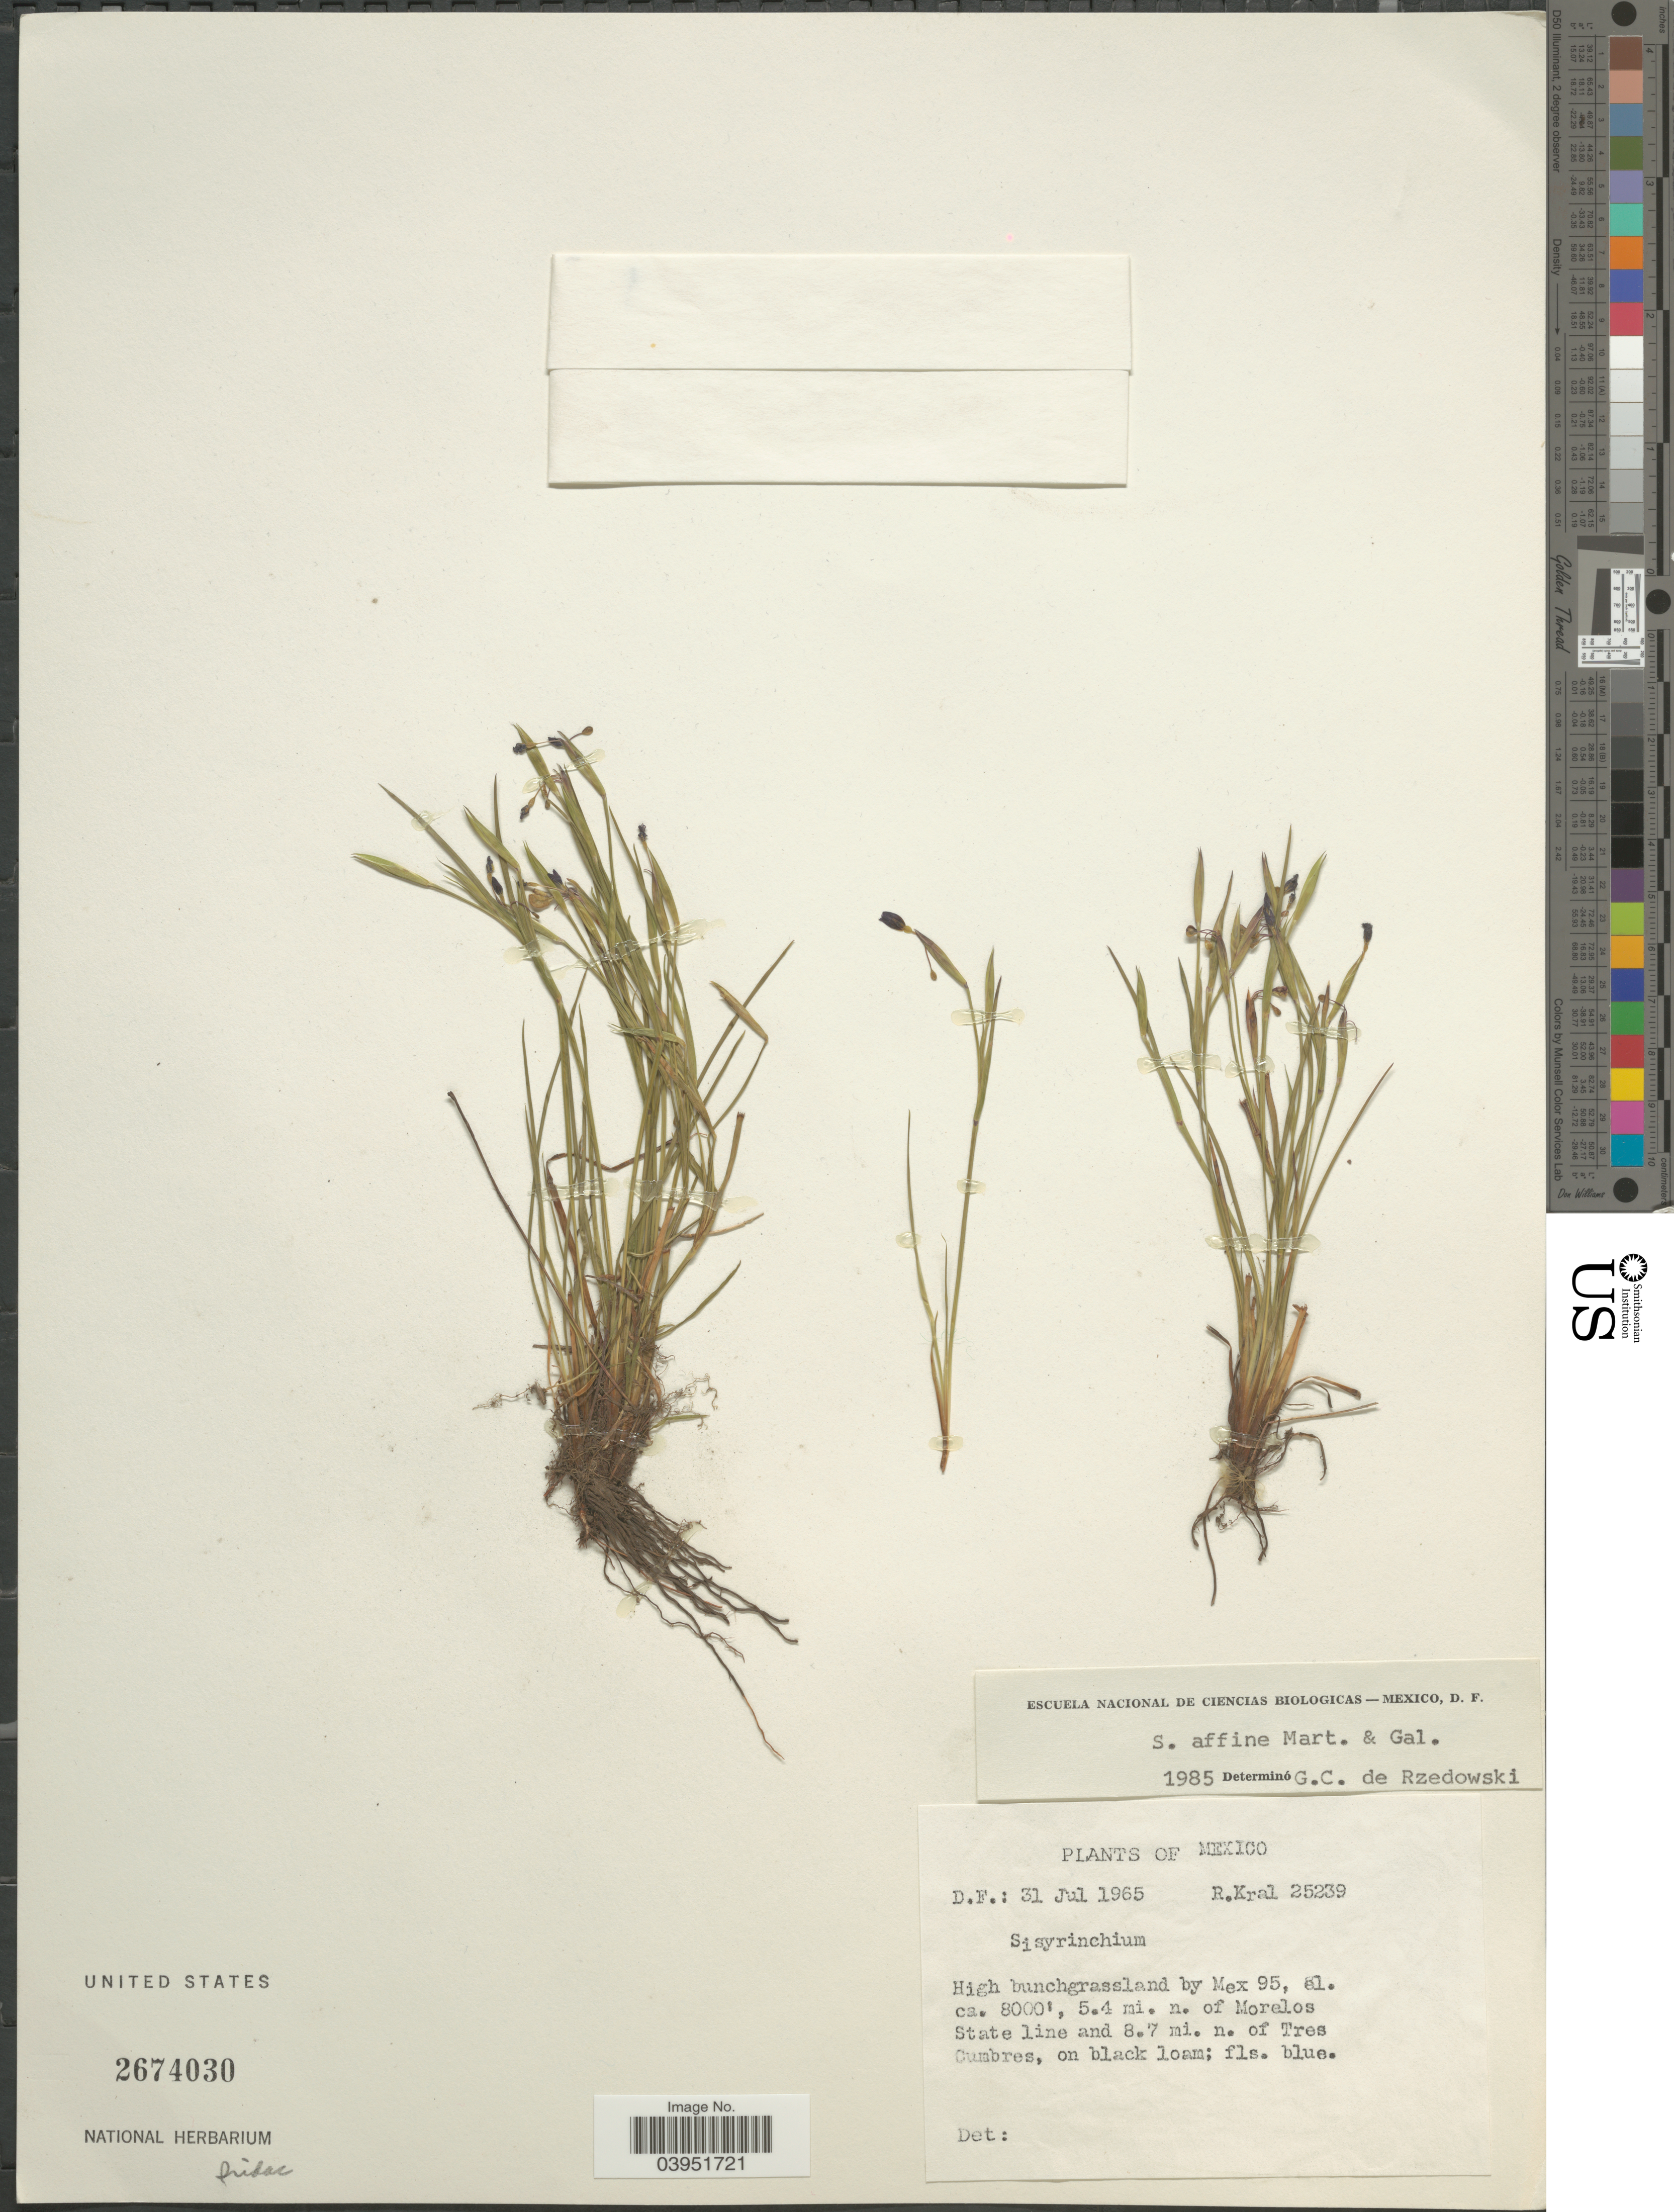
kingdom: Plantae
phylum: Tracheophyta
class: Liliopsida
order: Asparagales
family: Iridaceae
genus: Sisyrinchium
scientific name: Sisyrinchium affine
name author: M. Martens & Galeotti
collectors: R. Kral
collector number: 25239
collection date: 1965-07-31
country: Mexico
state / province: Distrito Federal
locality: By Mex 95, 5.4 mi. n. of Morelos State line and 8.7 mi. n. of Tres Cumbres.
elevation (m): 2438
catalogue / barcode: US 2674030